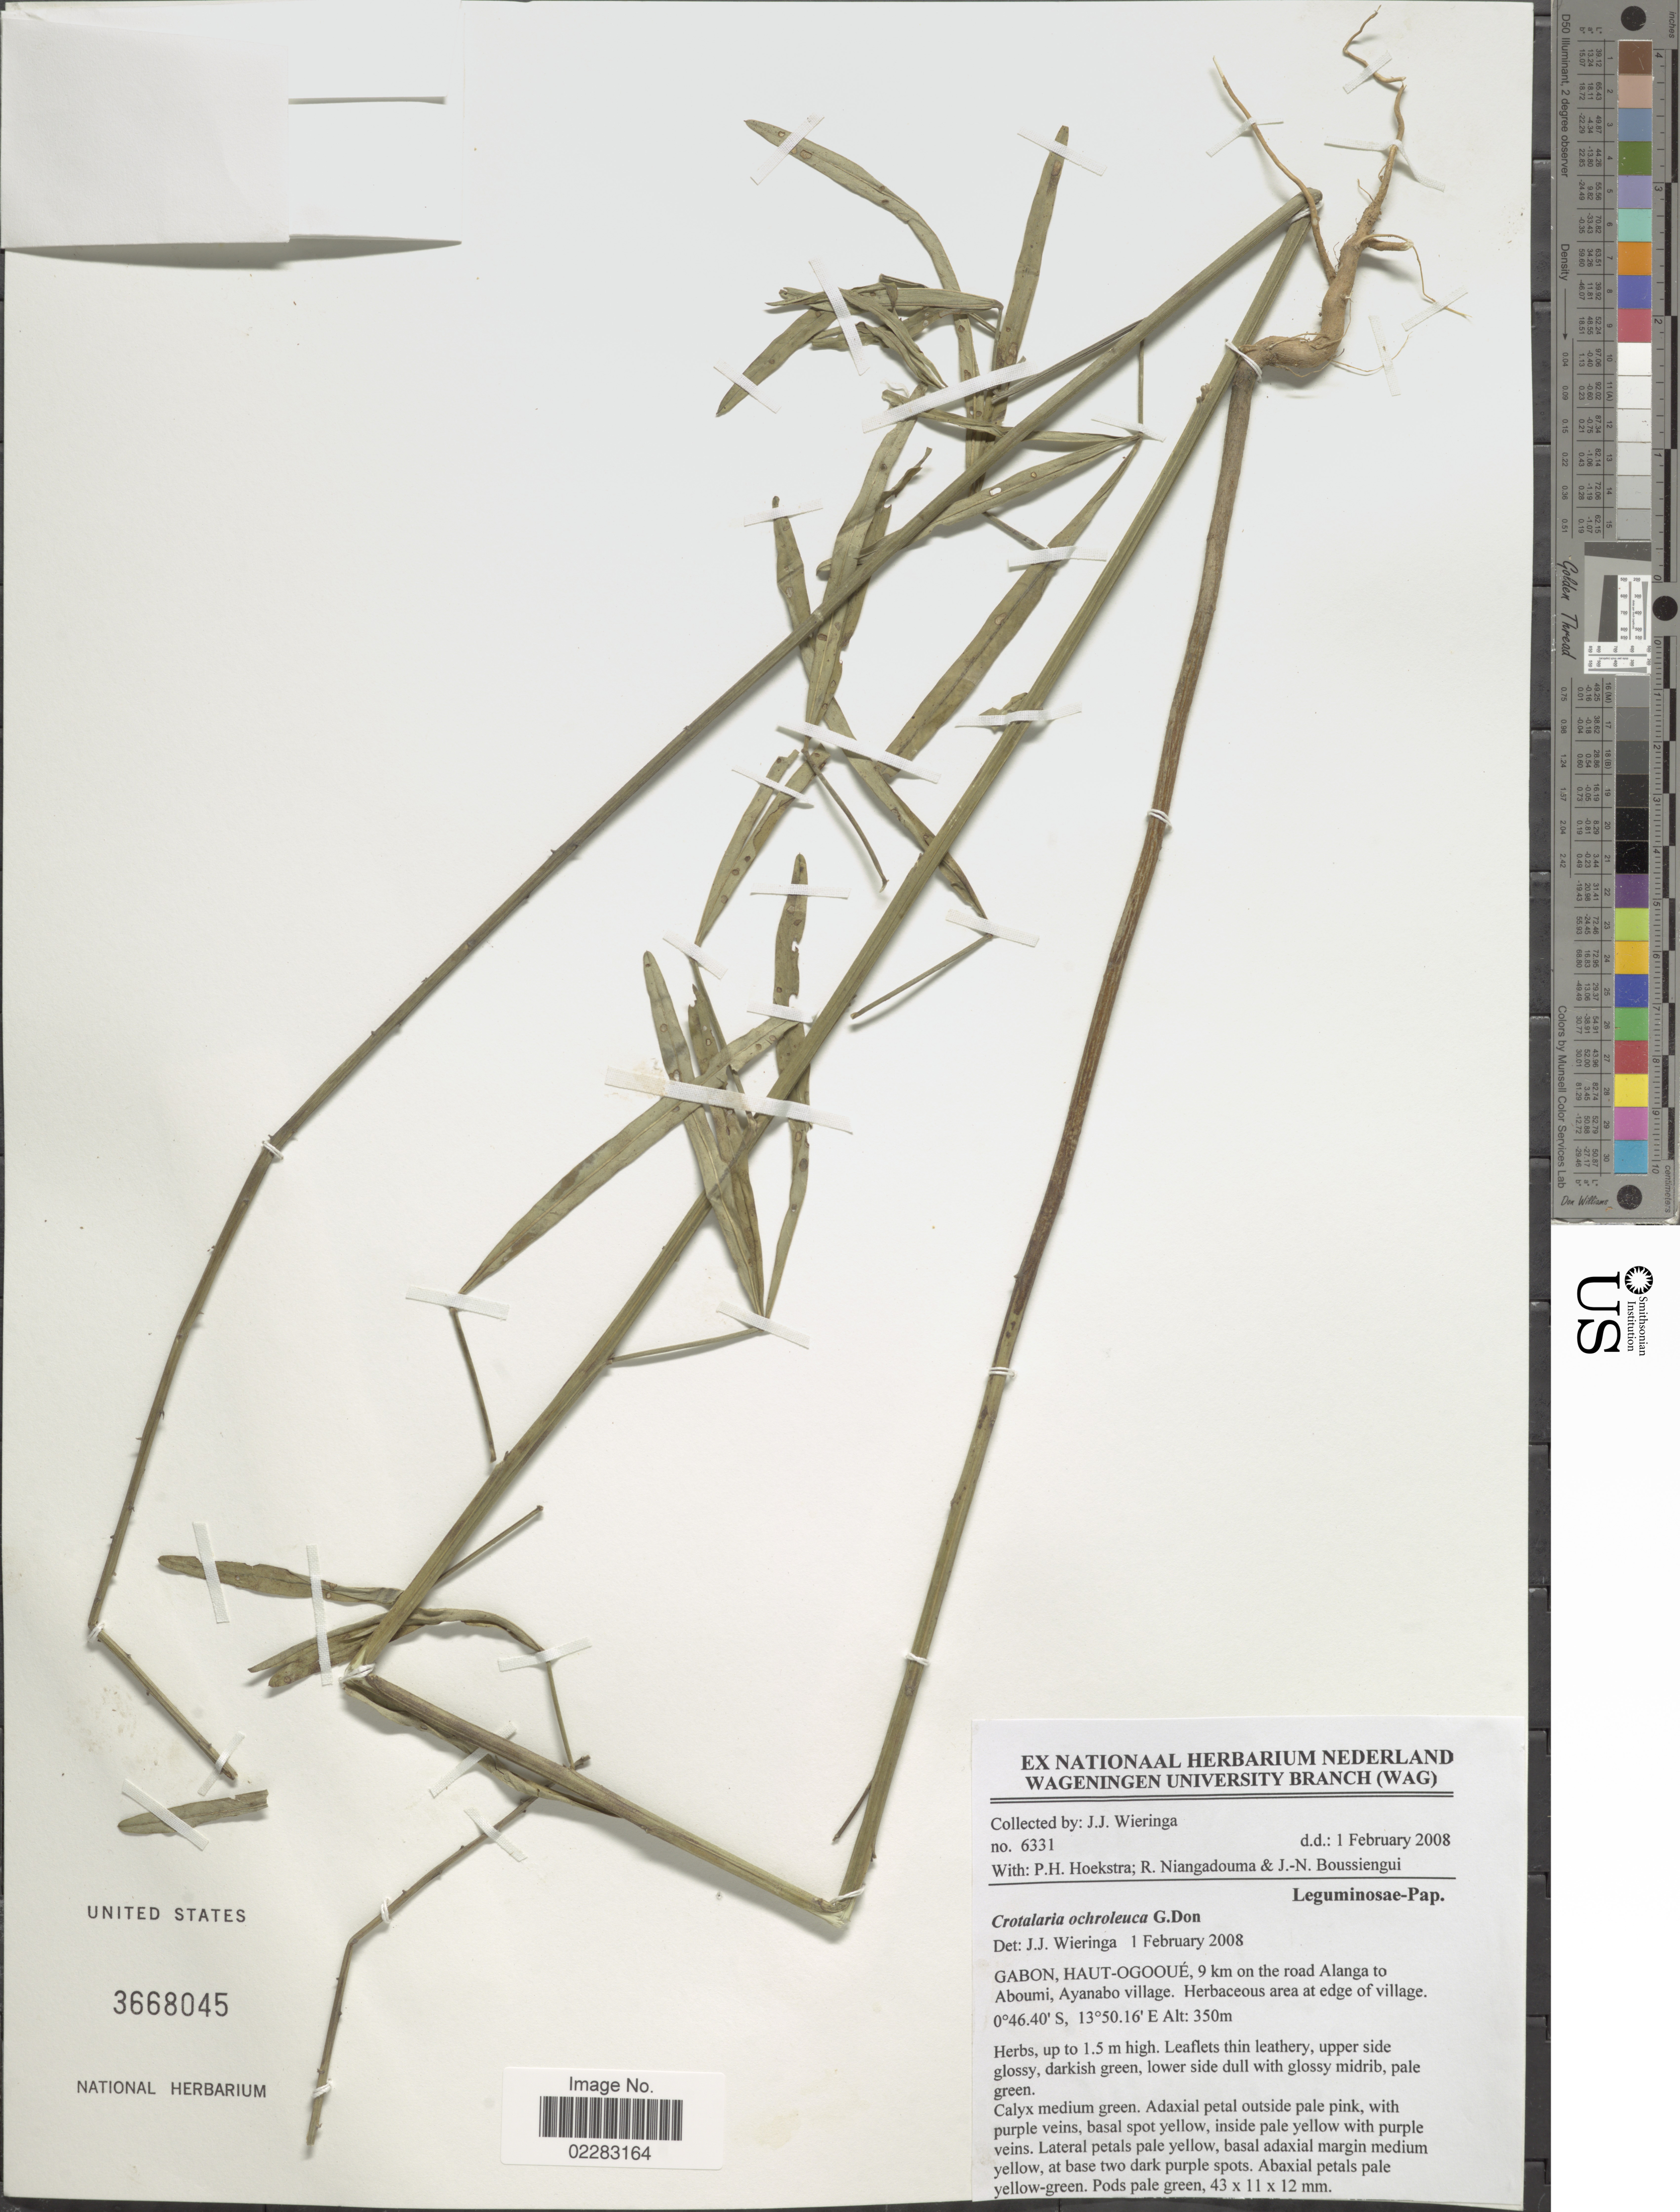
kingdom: Plantae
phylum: Tracheophyta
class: Magnoliopsida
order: Fabales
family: Fabaceae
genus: Crotalaria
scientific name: Crotalaria ochroleuca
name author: G. Don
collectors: J. Wieringa, P. Hoekstra, R. Niangadouma & J. Boussiengui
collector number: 6331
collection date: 2008-02-01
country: Gabon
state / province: Haut-Ogooue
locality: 9 km on the road Alanga to Aboumi, Ayanabo village, edge of village.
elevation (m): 350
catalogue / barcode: US 3668045